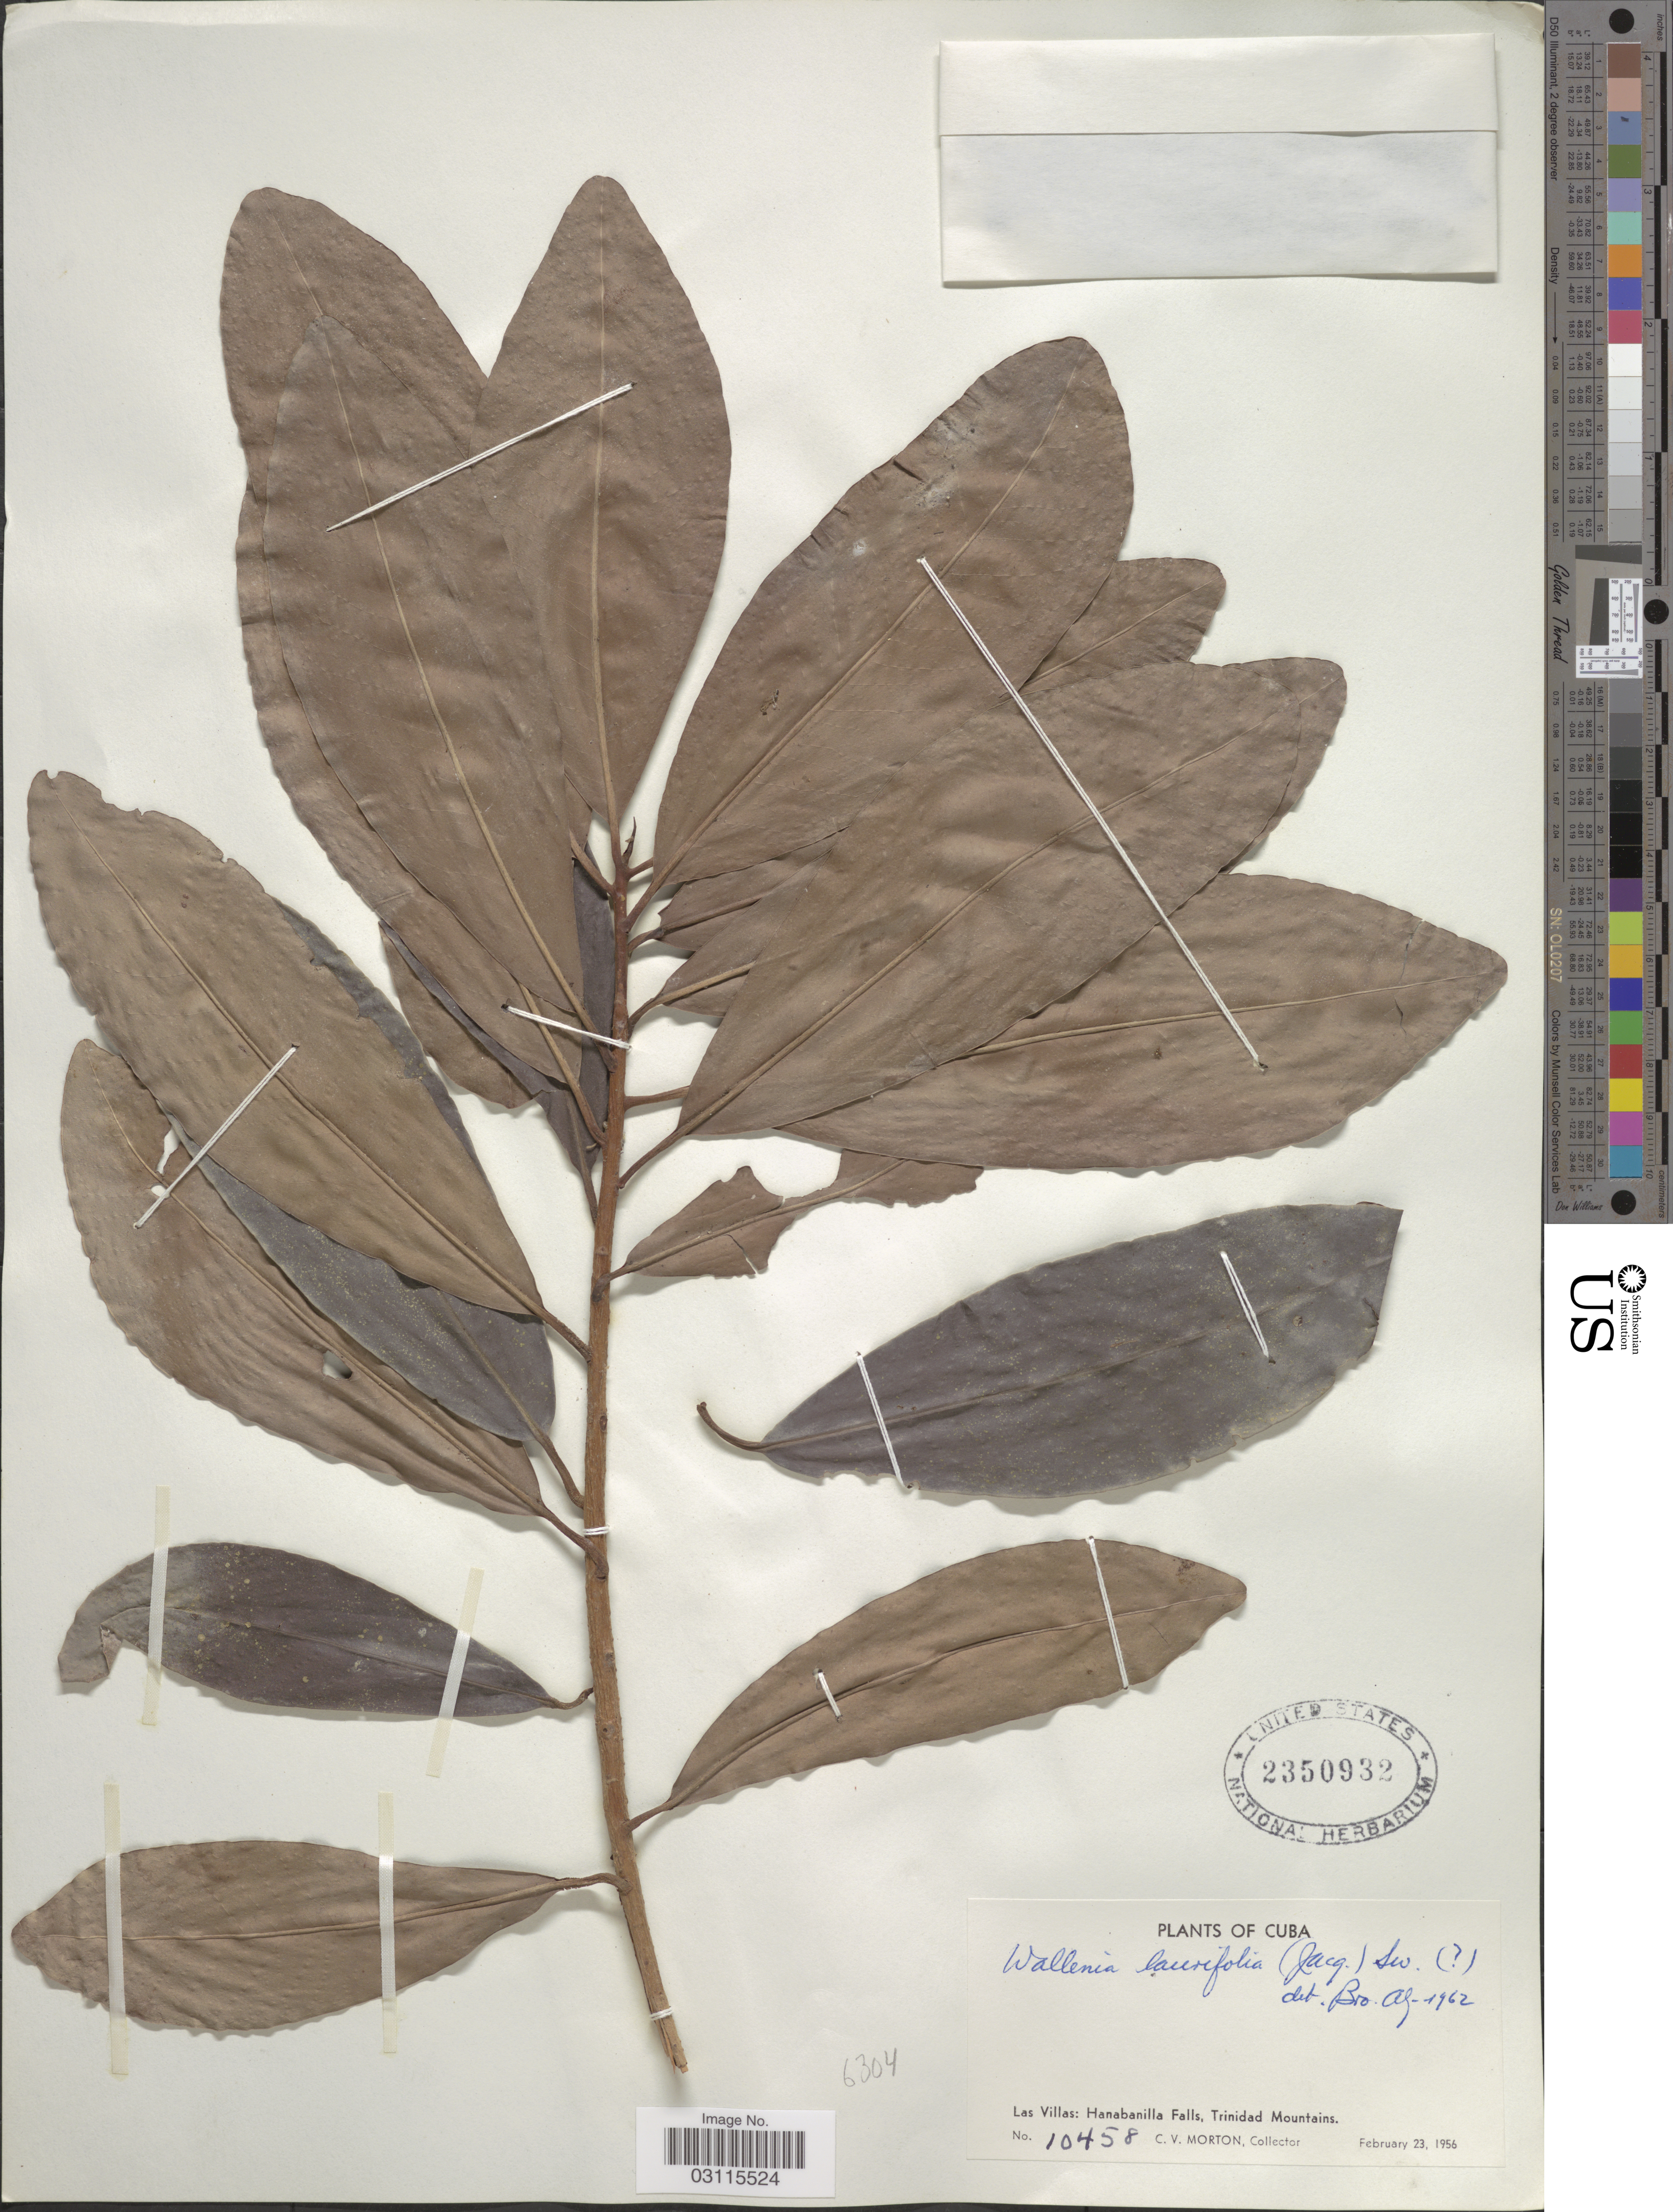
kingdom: Plantae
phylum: Tracheophyta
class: Magnoliopsida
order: Ericales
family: Primulaceae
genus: Wallenia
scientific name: Wallenia laurifolia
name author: Sw.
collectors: C. V. Morton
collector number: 10458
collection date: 1956-02-23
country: Cuba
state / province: Las Villas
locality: Hanabanilla Falls, Trinidad Mountains.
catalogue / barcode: US 2350932